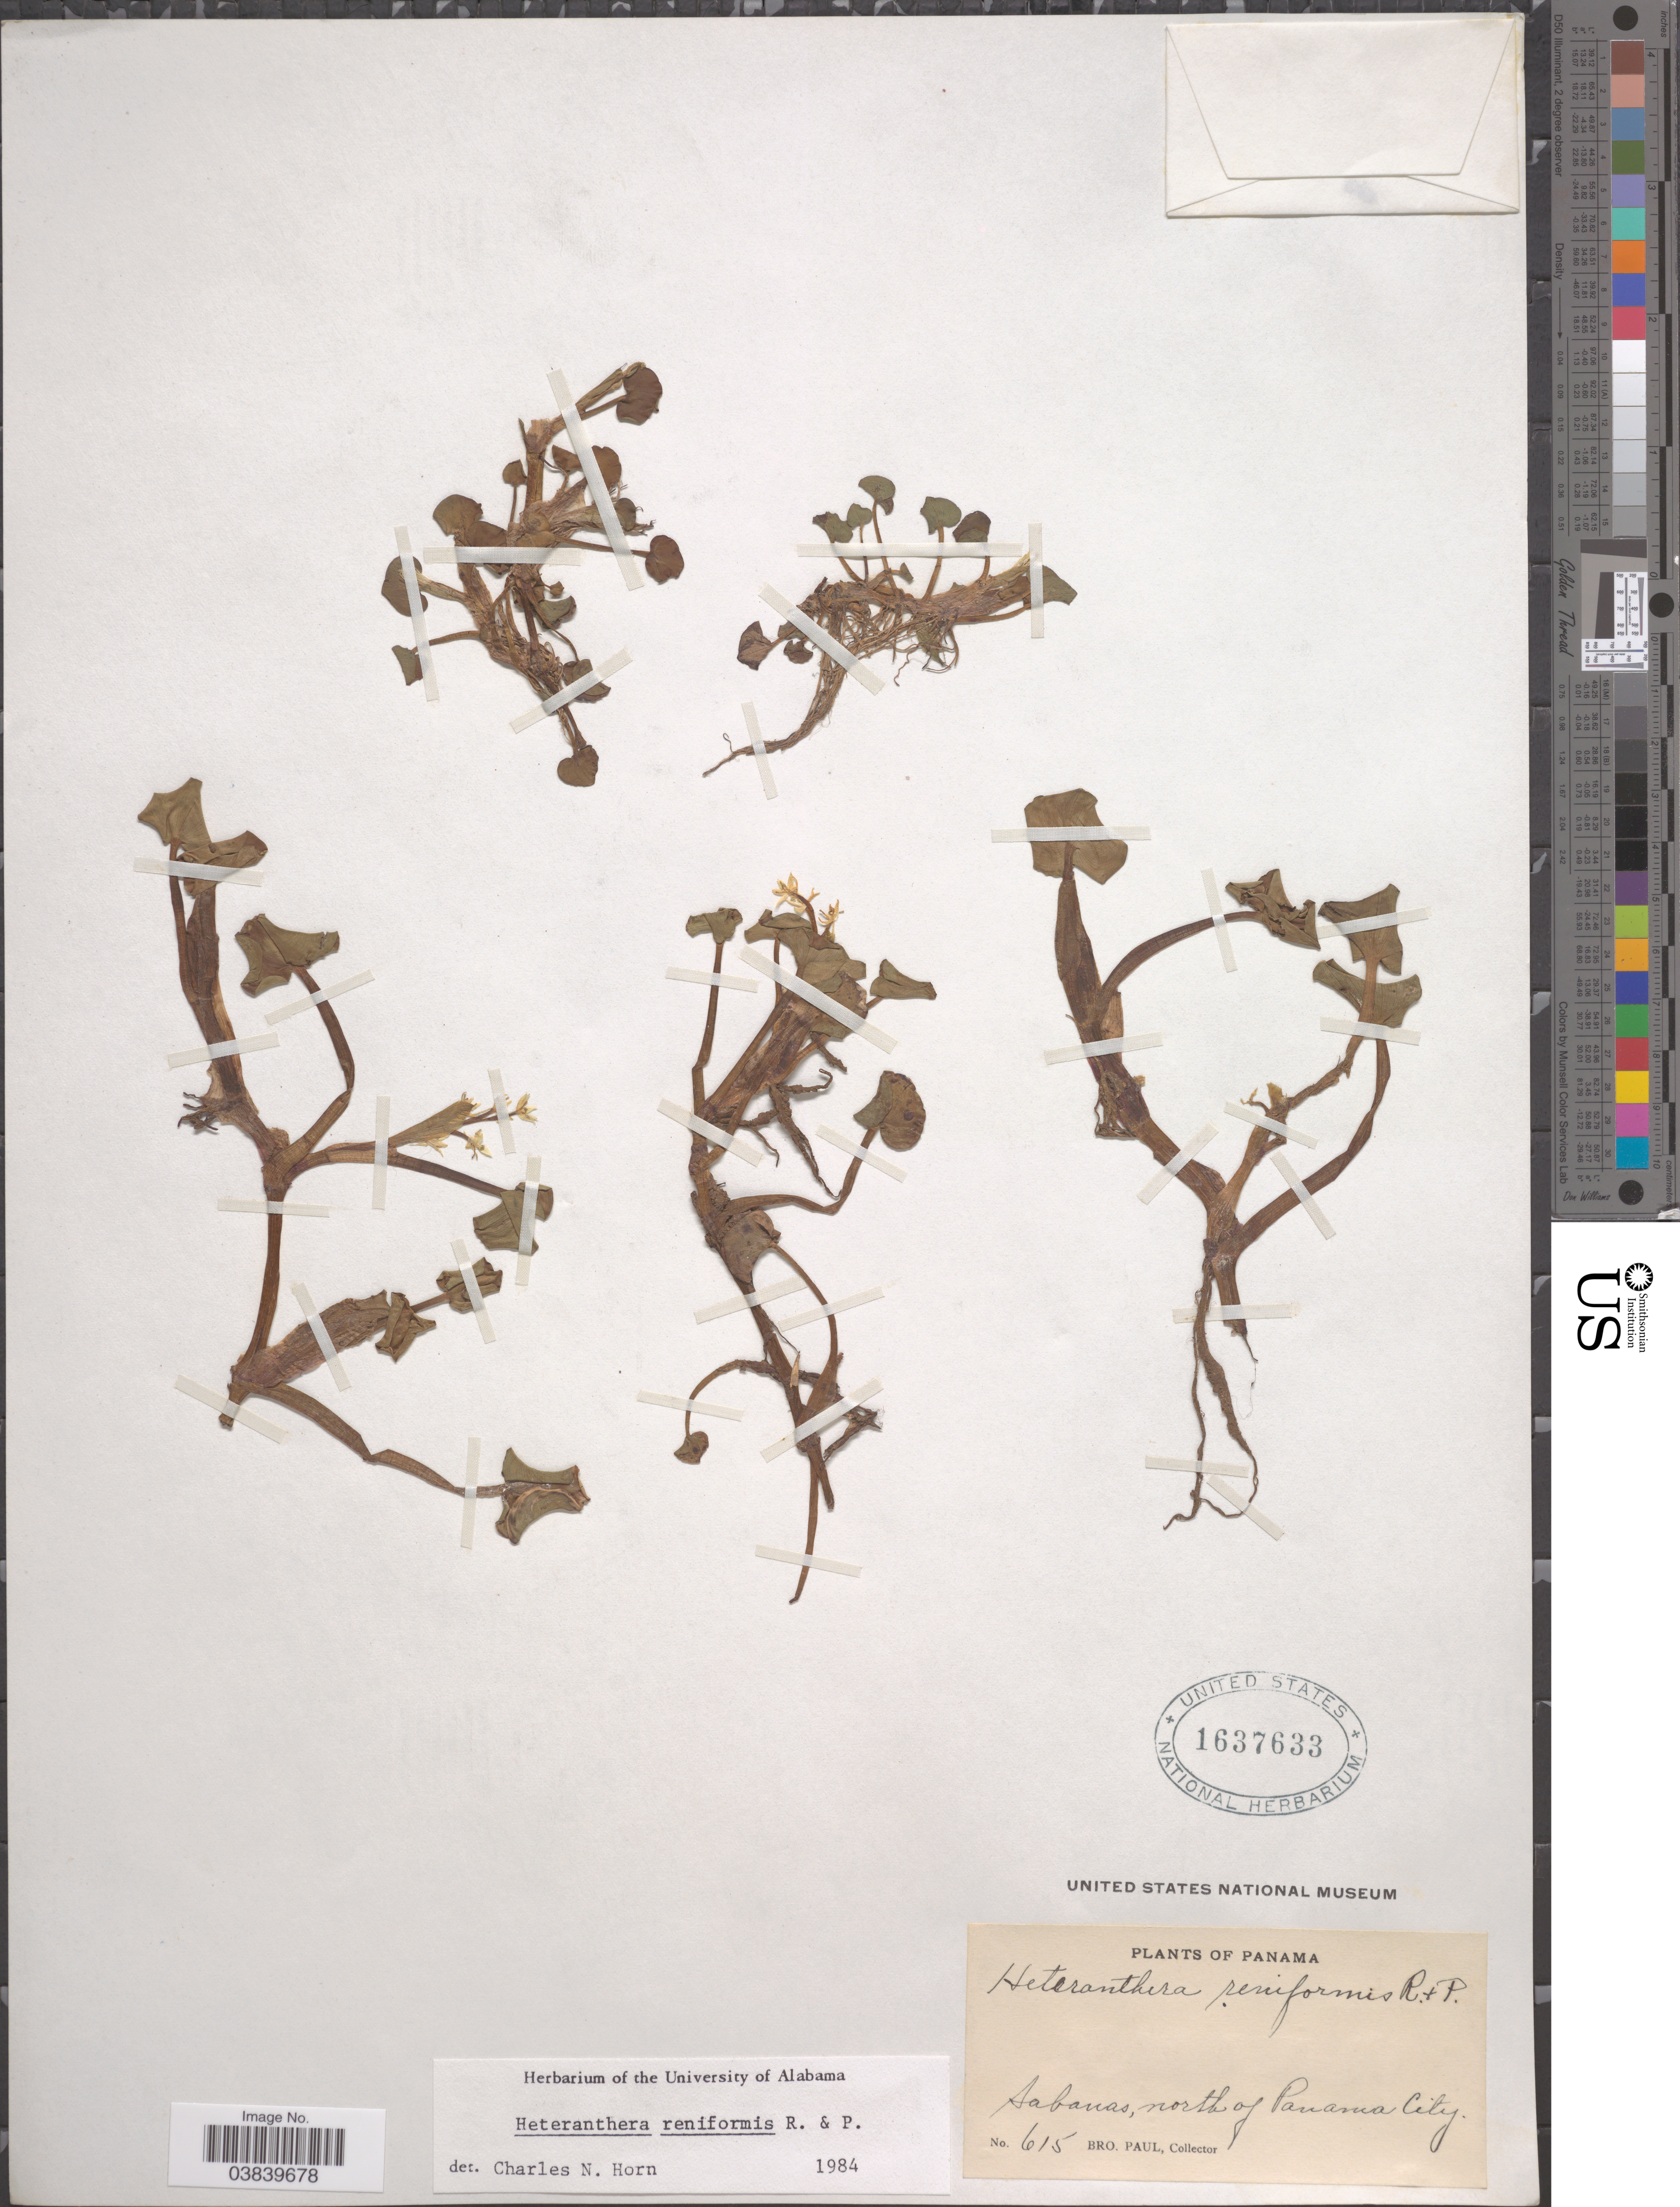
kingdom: Plantae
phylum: Tracheophyta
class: Liliopsida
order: Commelinales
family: Pontederiaceae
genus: Heteranthera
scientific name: Heteranthera reniformis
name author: Ruiz & Pav.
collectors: B. Paul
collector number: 615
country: Panama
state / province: Panamá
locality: Sabanas, north of Panama City.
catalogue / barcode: US 1637633